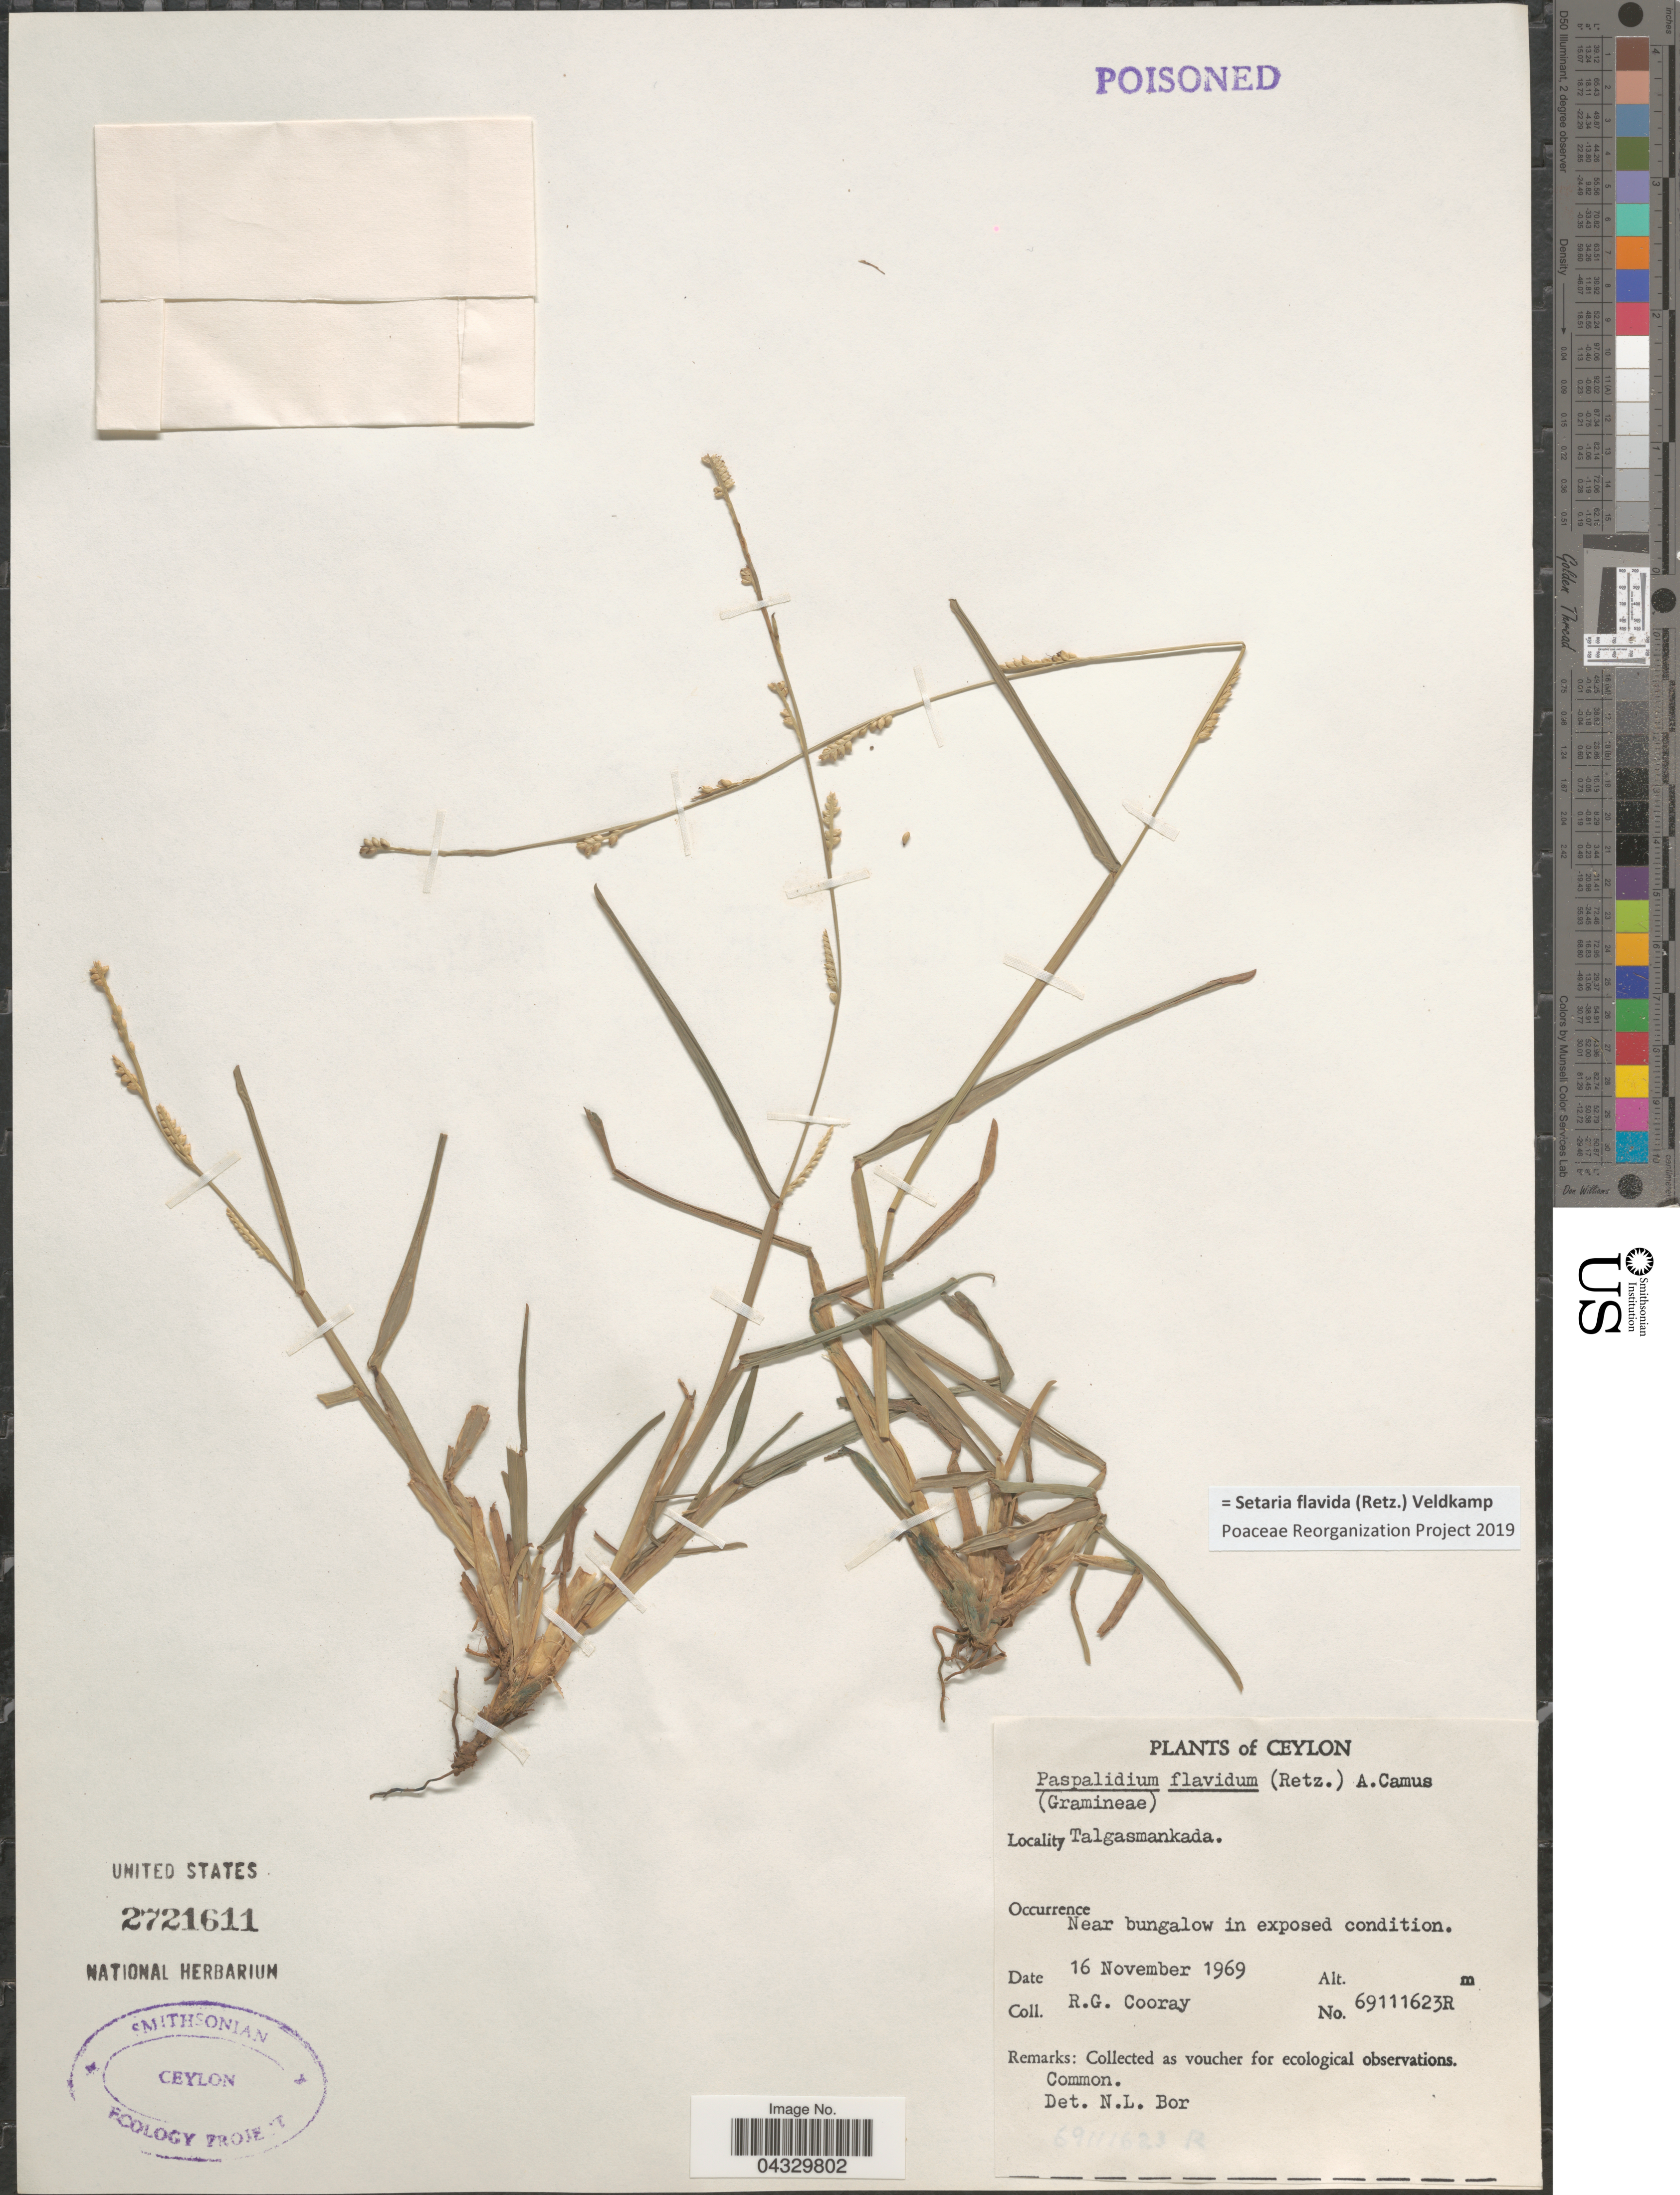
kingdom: Plantae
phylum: Tracheophyta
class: Liliopsida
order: Poales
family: Poaceae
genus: Setaria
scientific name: Setaria flavida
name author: (Retz.) Veldkamp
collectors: R. Cooray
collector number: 69111623R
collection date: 1969-11-16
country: Sri Lanka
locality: Ceylon. Talgasmankada.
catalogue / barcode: US 2721611